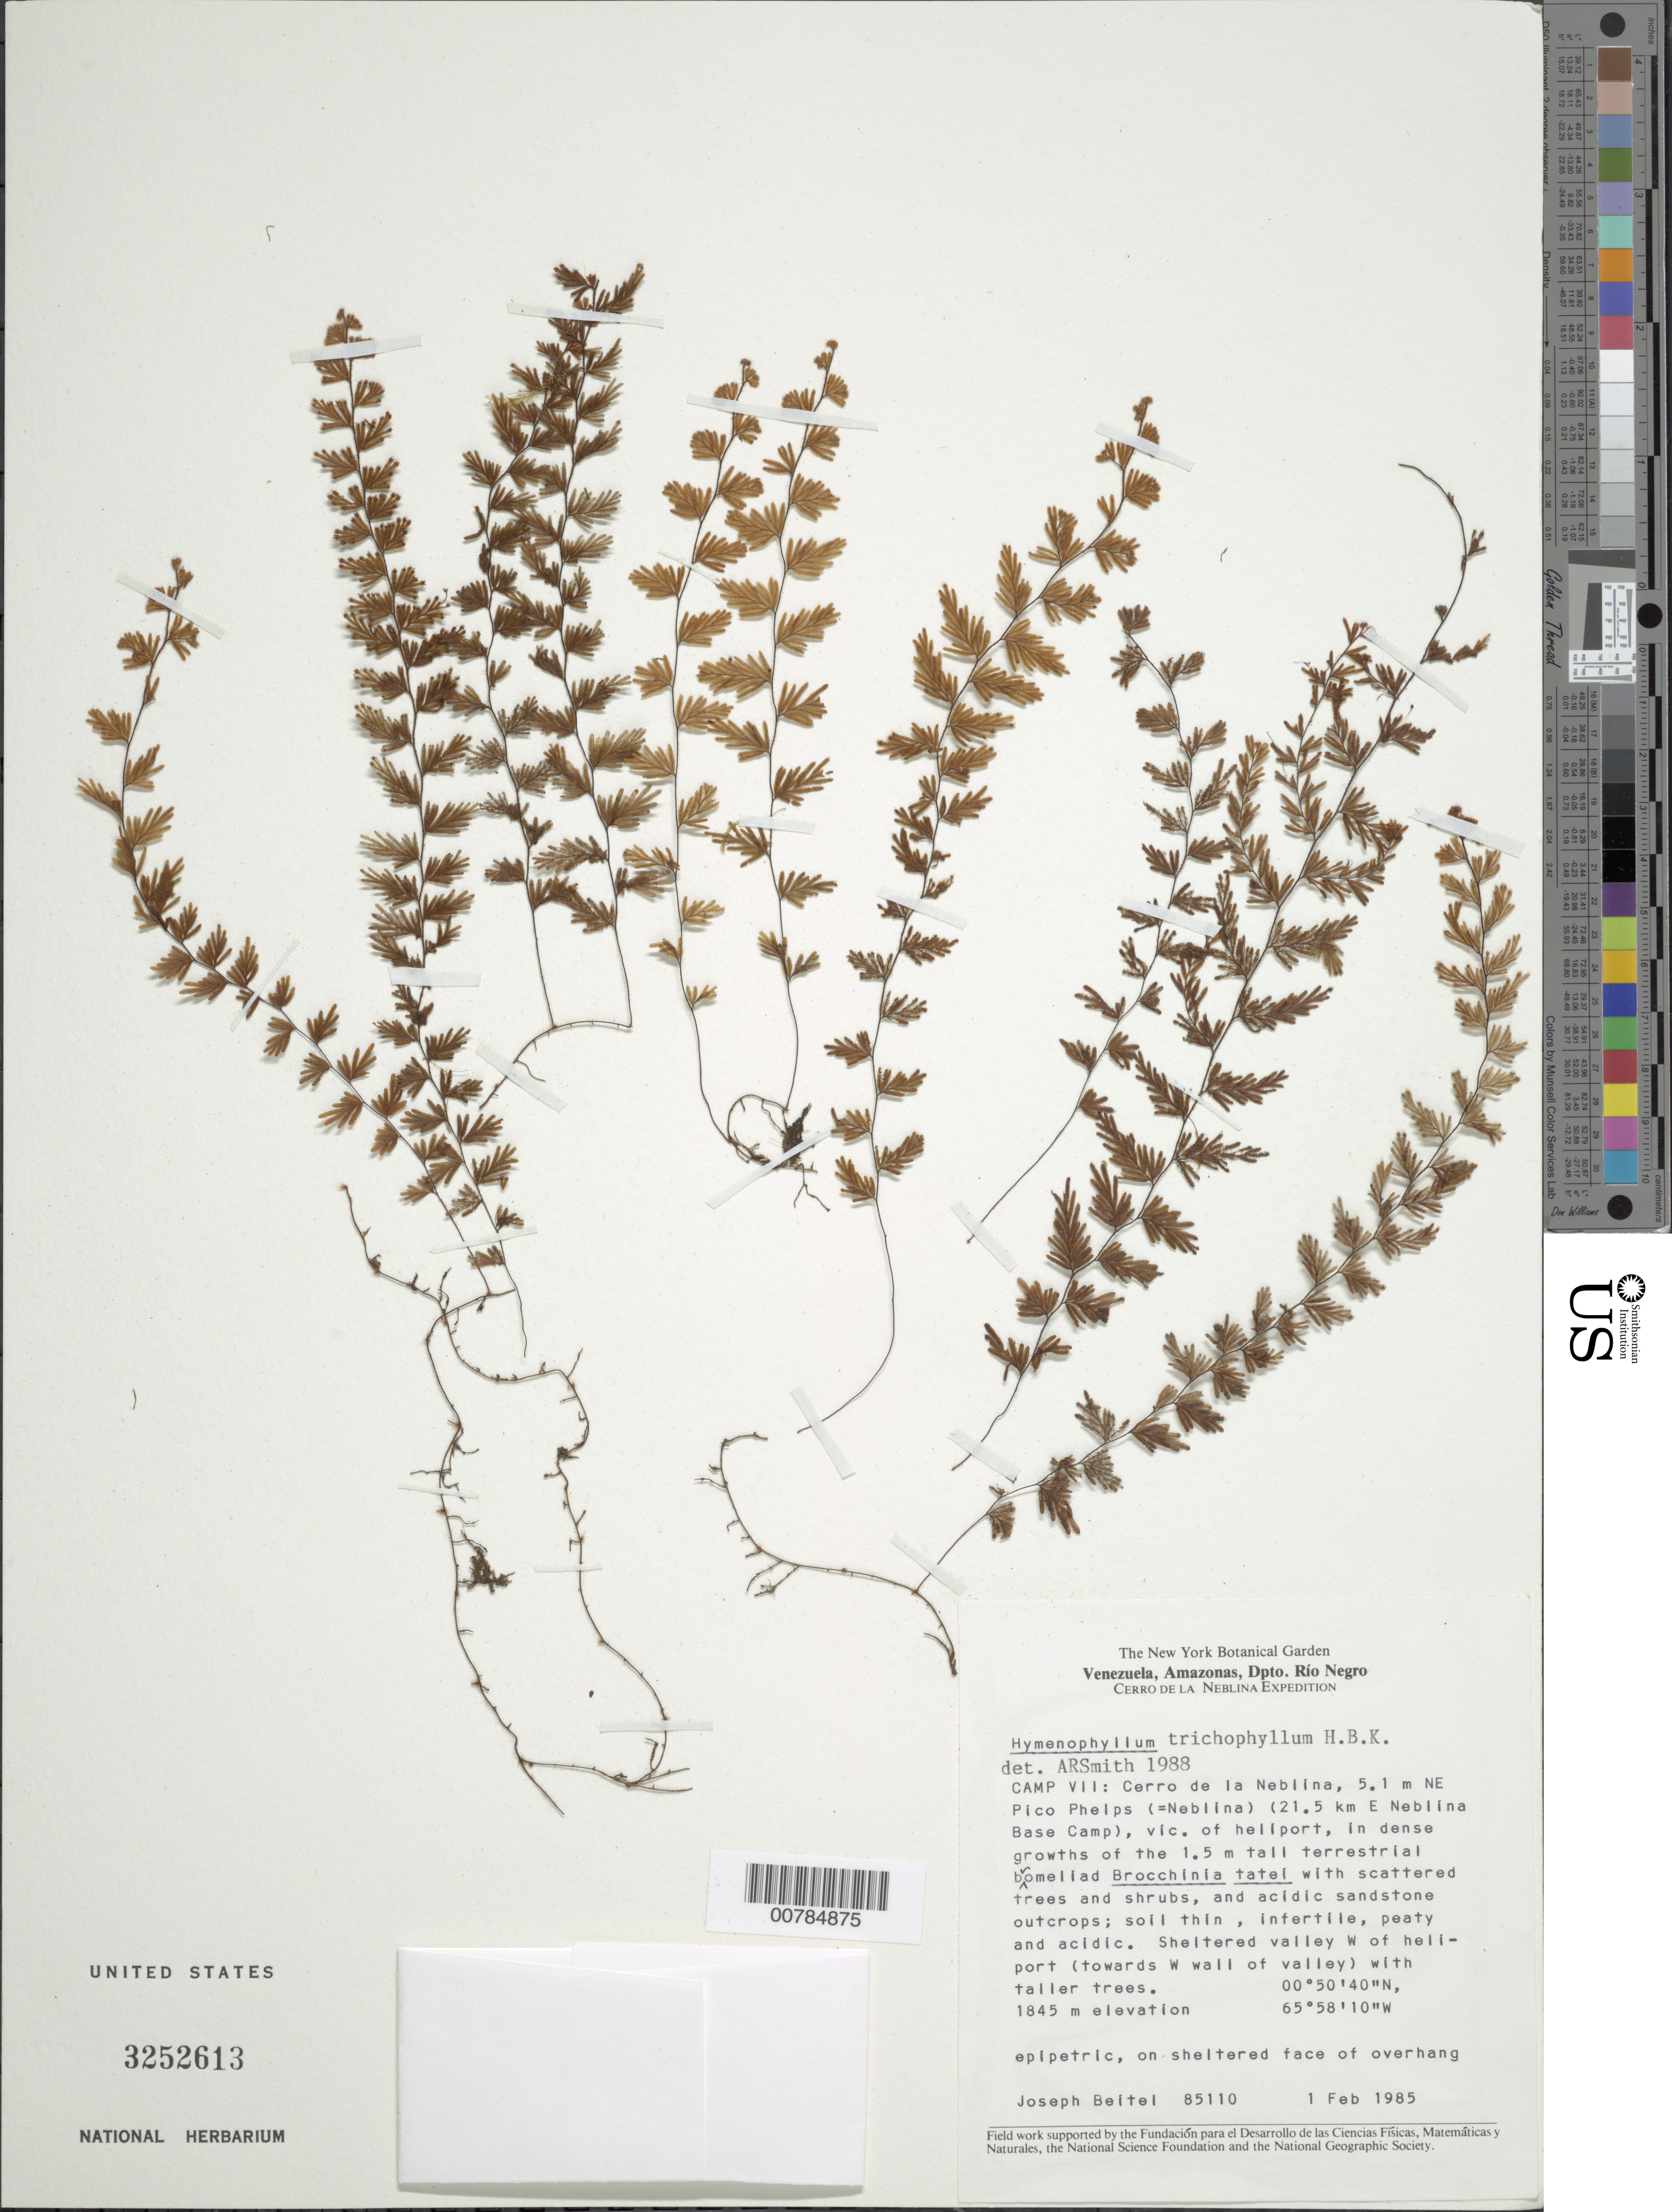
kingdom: Plantae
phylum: Tracheophyta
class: Polypodiopsida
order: Hymenophyllales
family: Hymenophyllaceae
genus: Hymenophyllum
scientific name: Hymenophyllum trichophyllum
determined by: Smith, Alan R., (UC)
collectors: J. M. Beitel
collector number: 85110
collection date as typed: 1-Feb-85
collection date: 1985-02-01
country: Venezuela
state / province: Amazonas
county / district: Río Negro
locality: Cerro de la Neblina, Camp VII, 5.1 km NE Pico Phelps (=Neblina), 21.5 km E Neblina Base Camp, E side of Caño Gardner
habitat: Dense growth of 1.5 m tall terrestrial Brocchinia tatei with scattered trees and shrubs, acidic sandstone outcrops; on sheltered face of overhang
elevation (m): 1845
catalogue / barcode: US 3252613